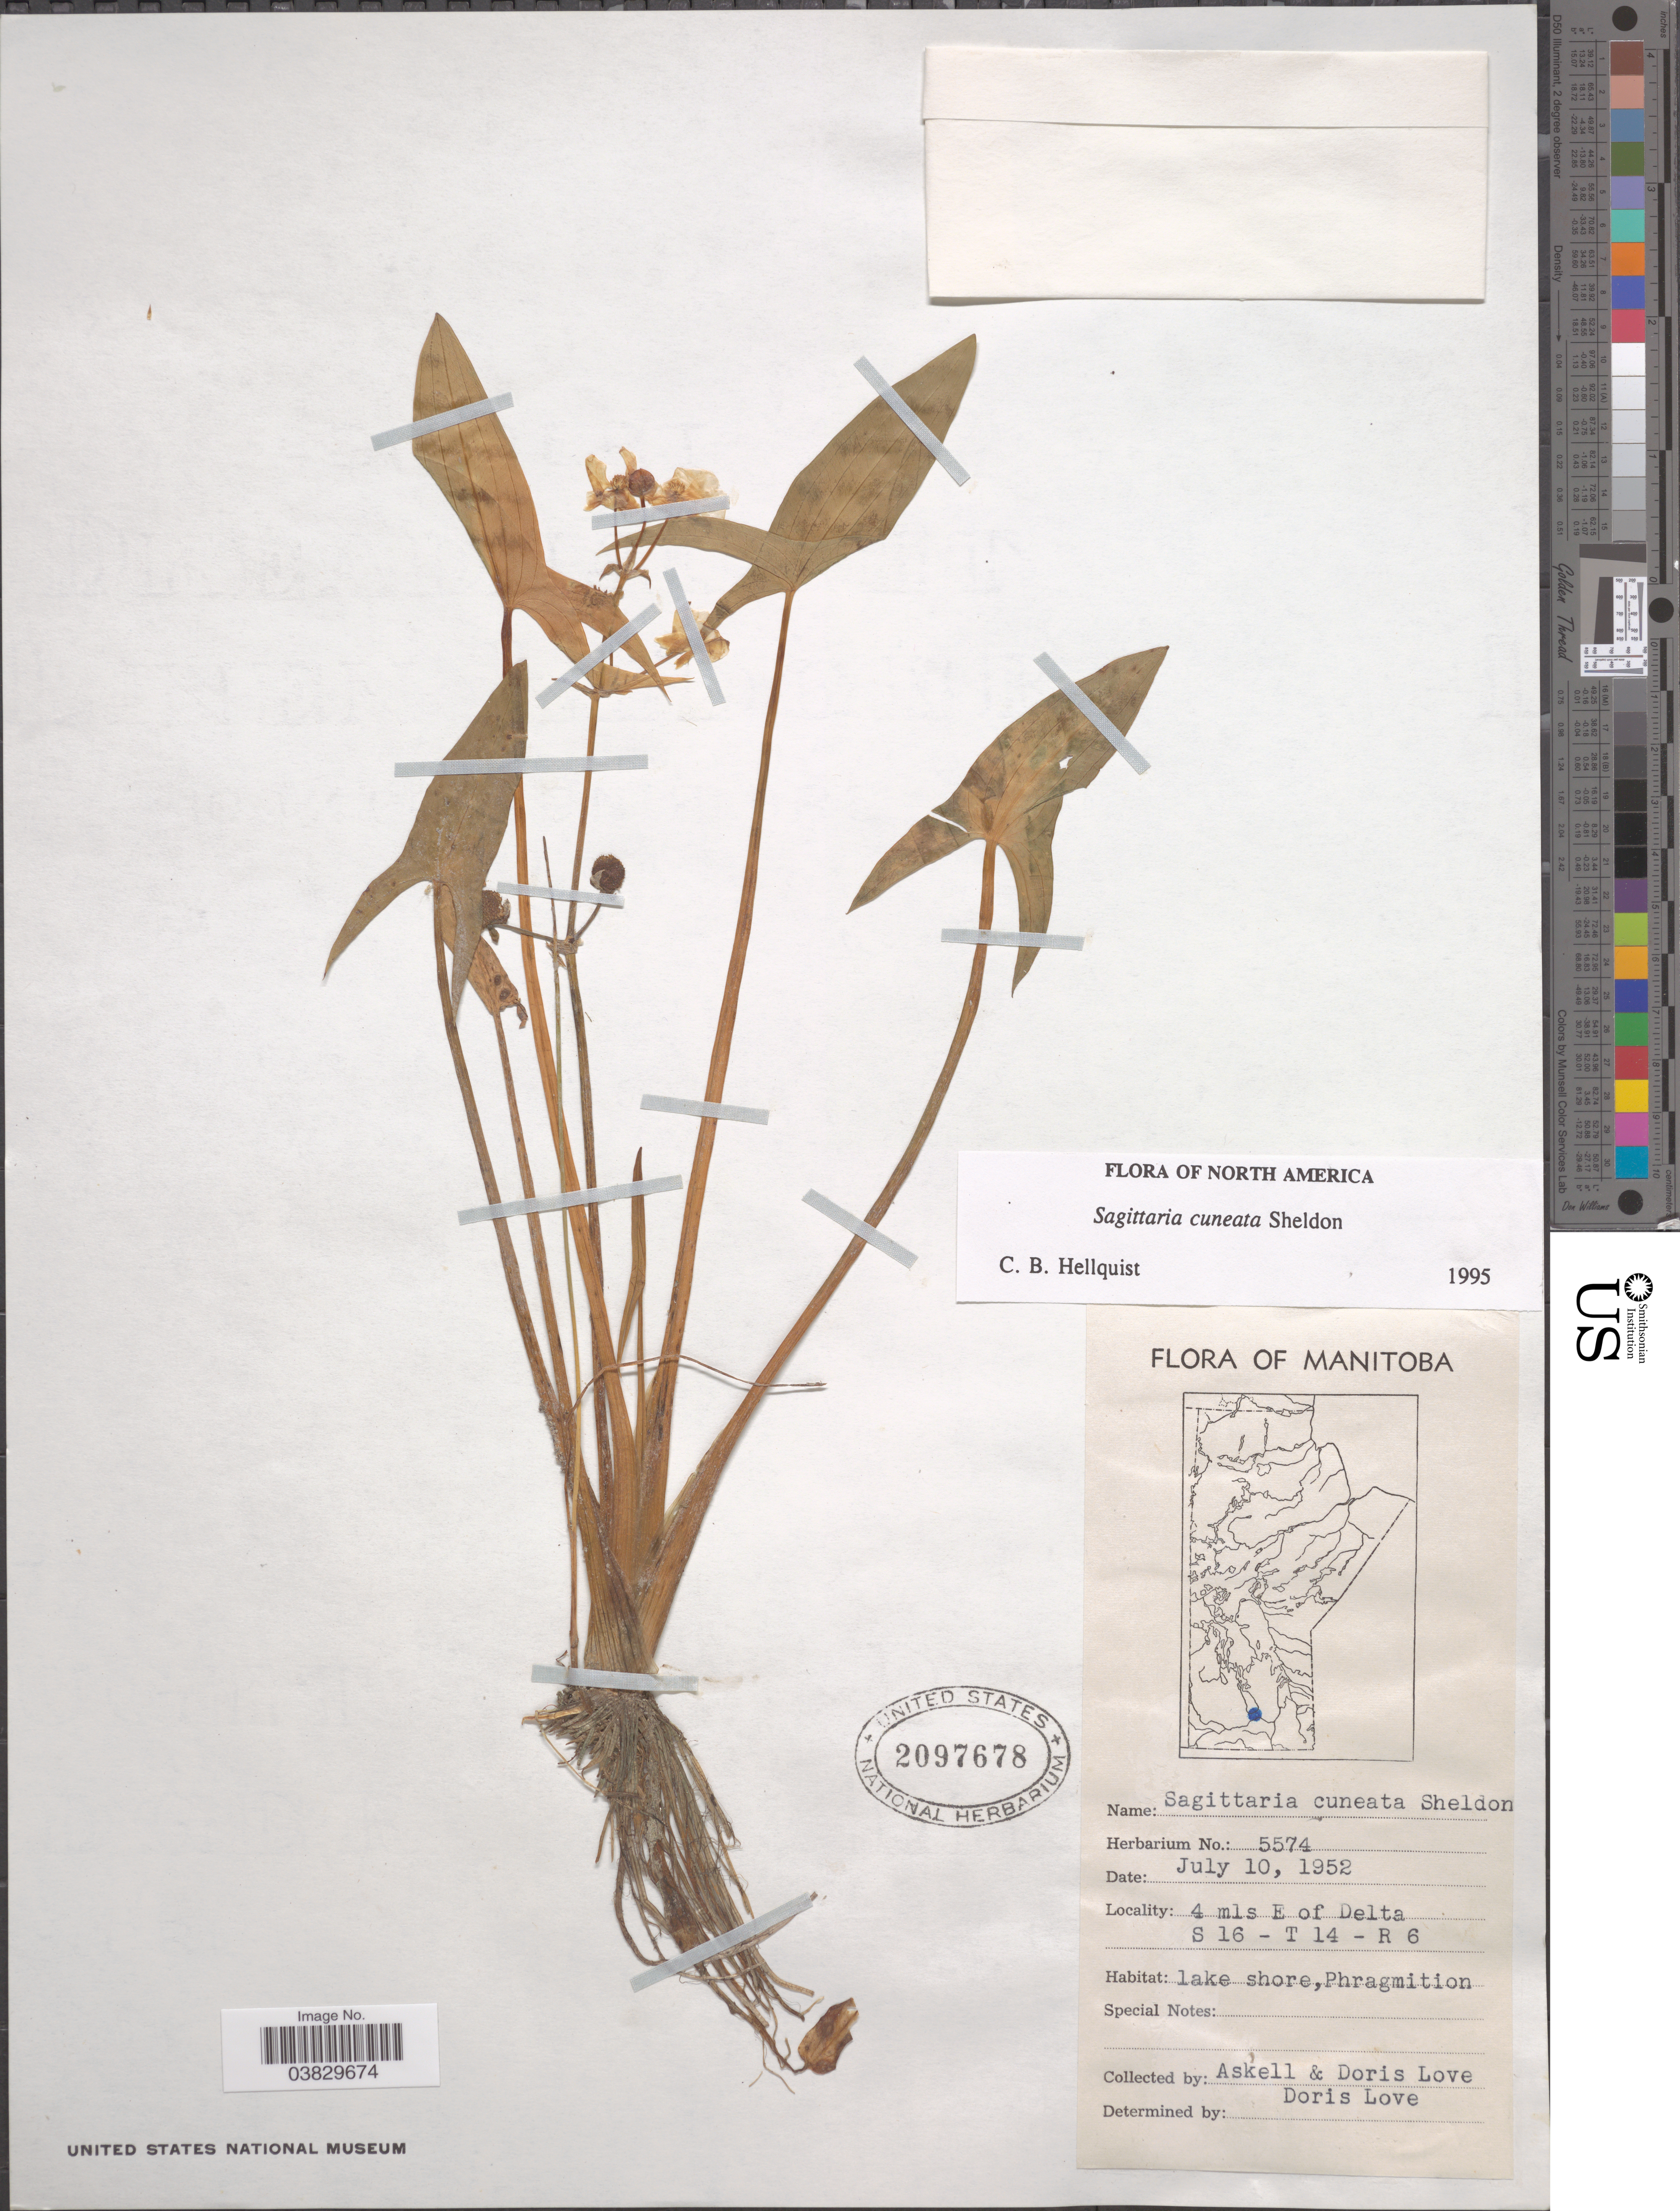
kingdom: Plantae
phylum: Tracheophyta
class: Liliopsida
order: Alismatales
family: Alismataceae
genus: Sagittaria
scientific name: Sagittaria cuneata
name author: E. Sheld.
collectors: -. Askell & D. Löve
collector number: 5574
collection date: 1952-07-10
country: Canada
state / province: Manitoba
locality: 4 mls E of Delta S 16 - T 14 - R 6.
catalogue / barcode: US 2097678